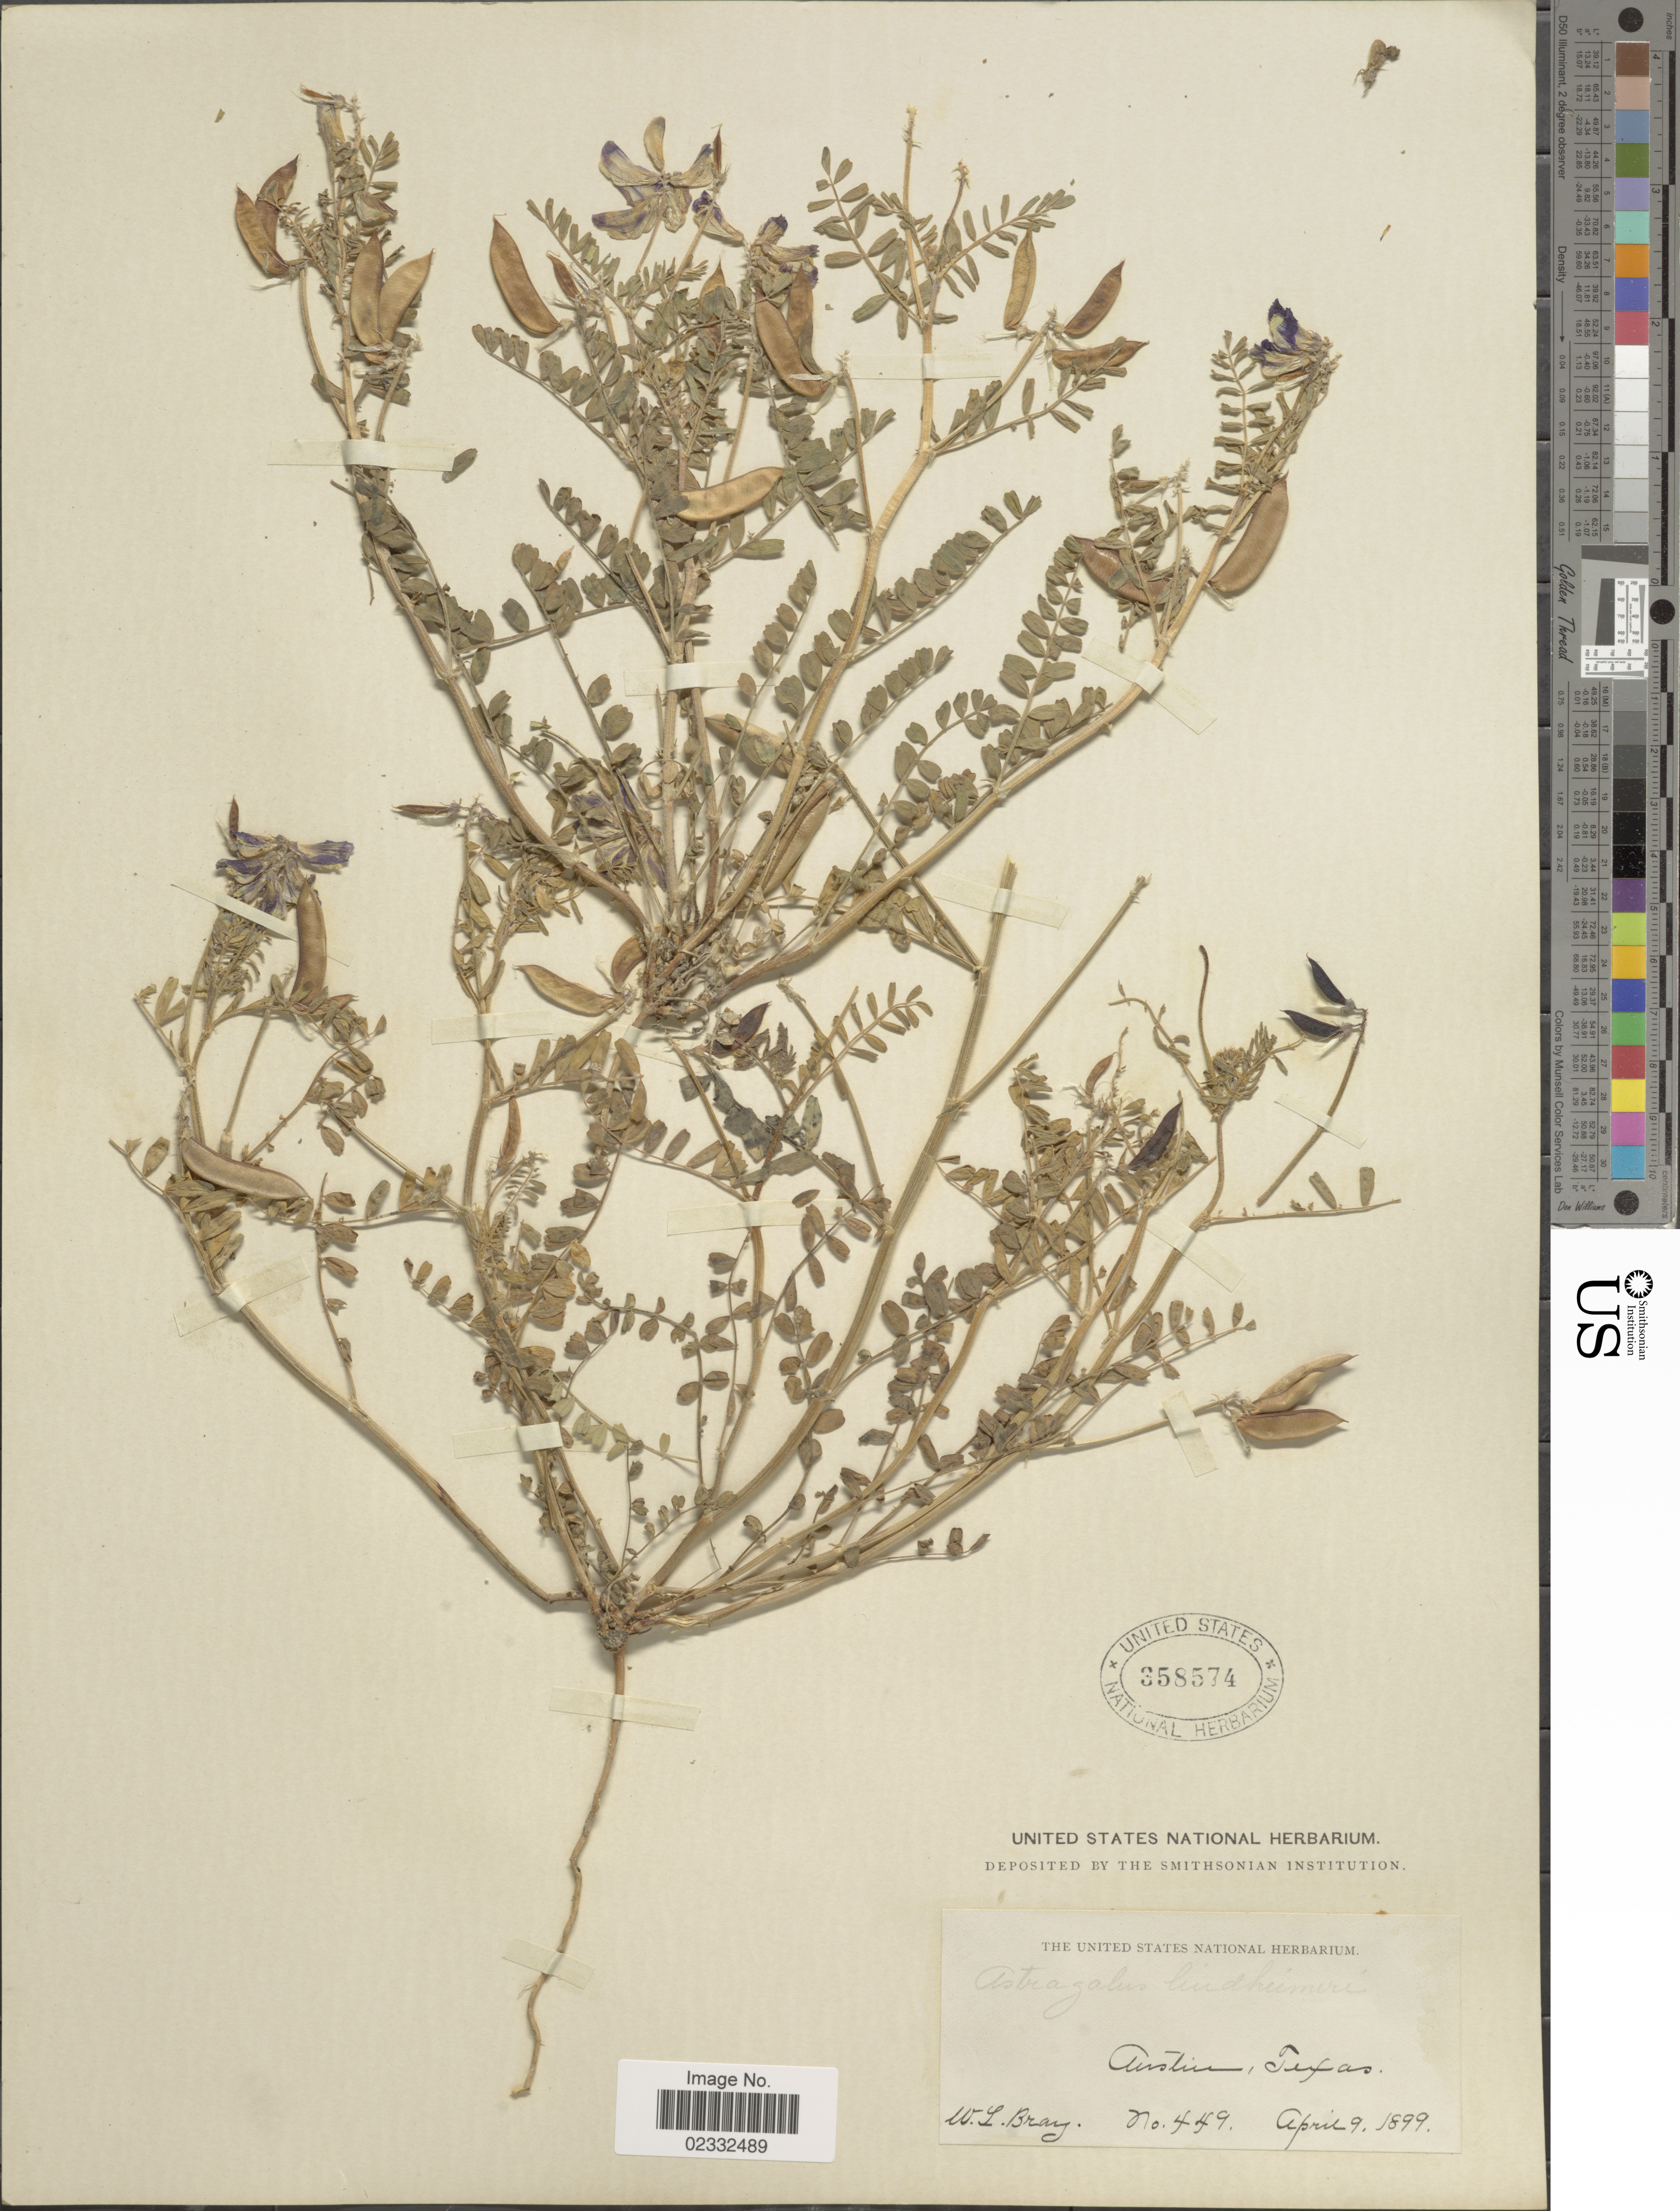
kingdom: Plantae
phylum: Tracheophyta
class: Magnoliopsida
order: Fabales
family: Fabaceae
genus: Astragalus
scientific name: Astragalus lindheimeri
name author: Engelm. ex A. Gray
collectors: W. L. Bray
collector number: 449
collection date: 1899-04-09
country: United States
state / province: Texas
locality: Austin, Texas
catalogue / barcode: US 358574